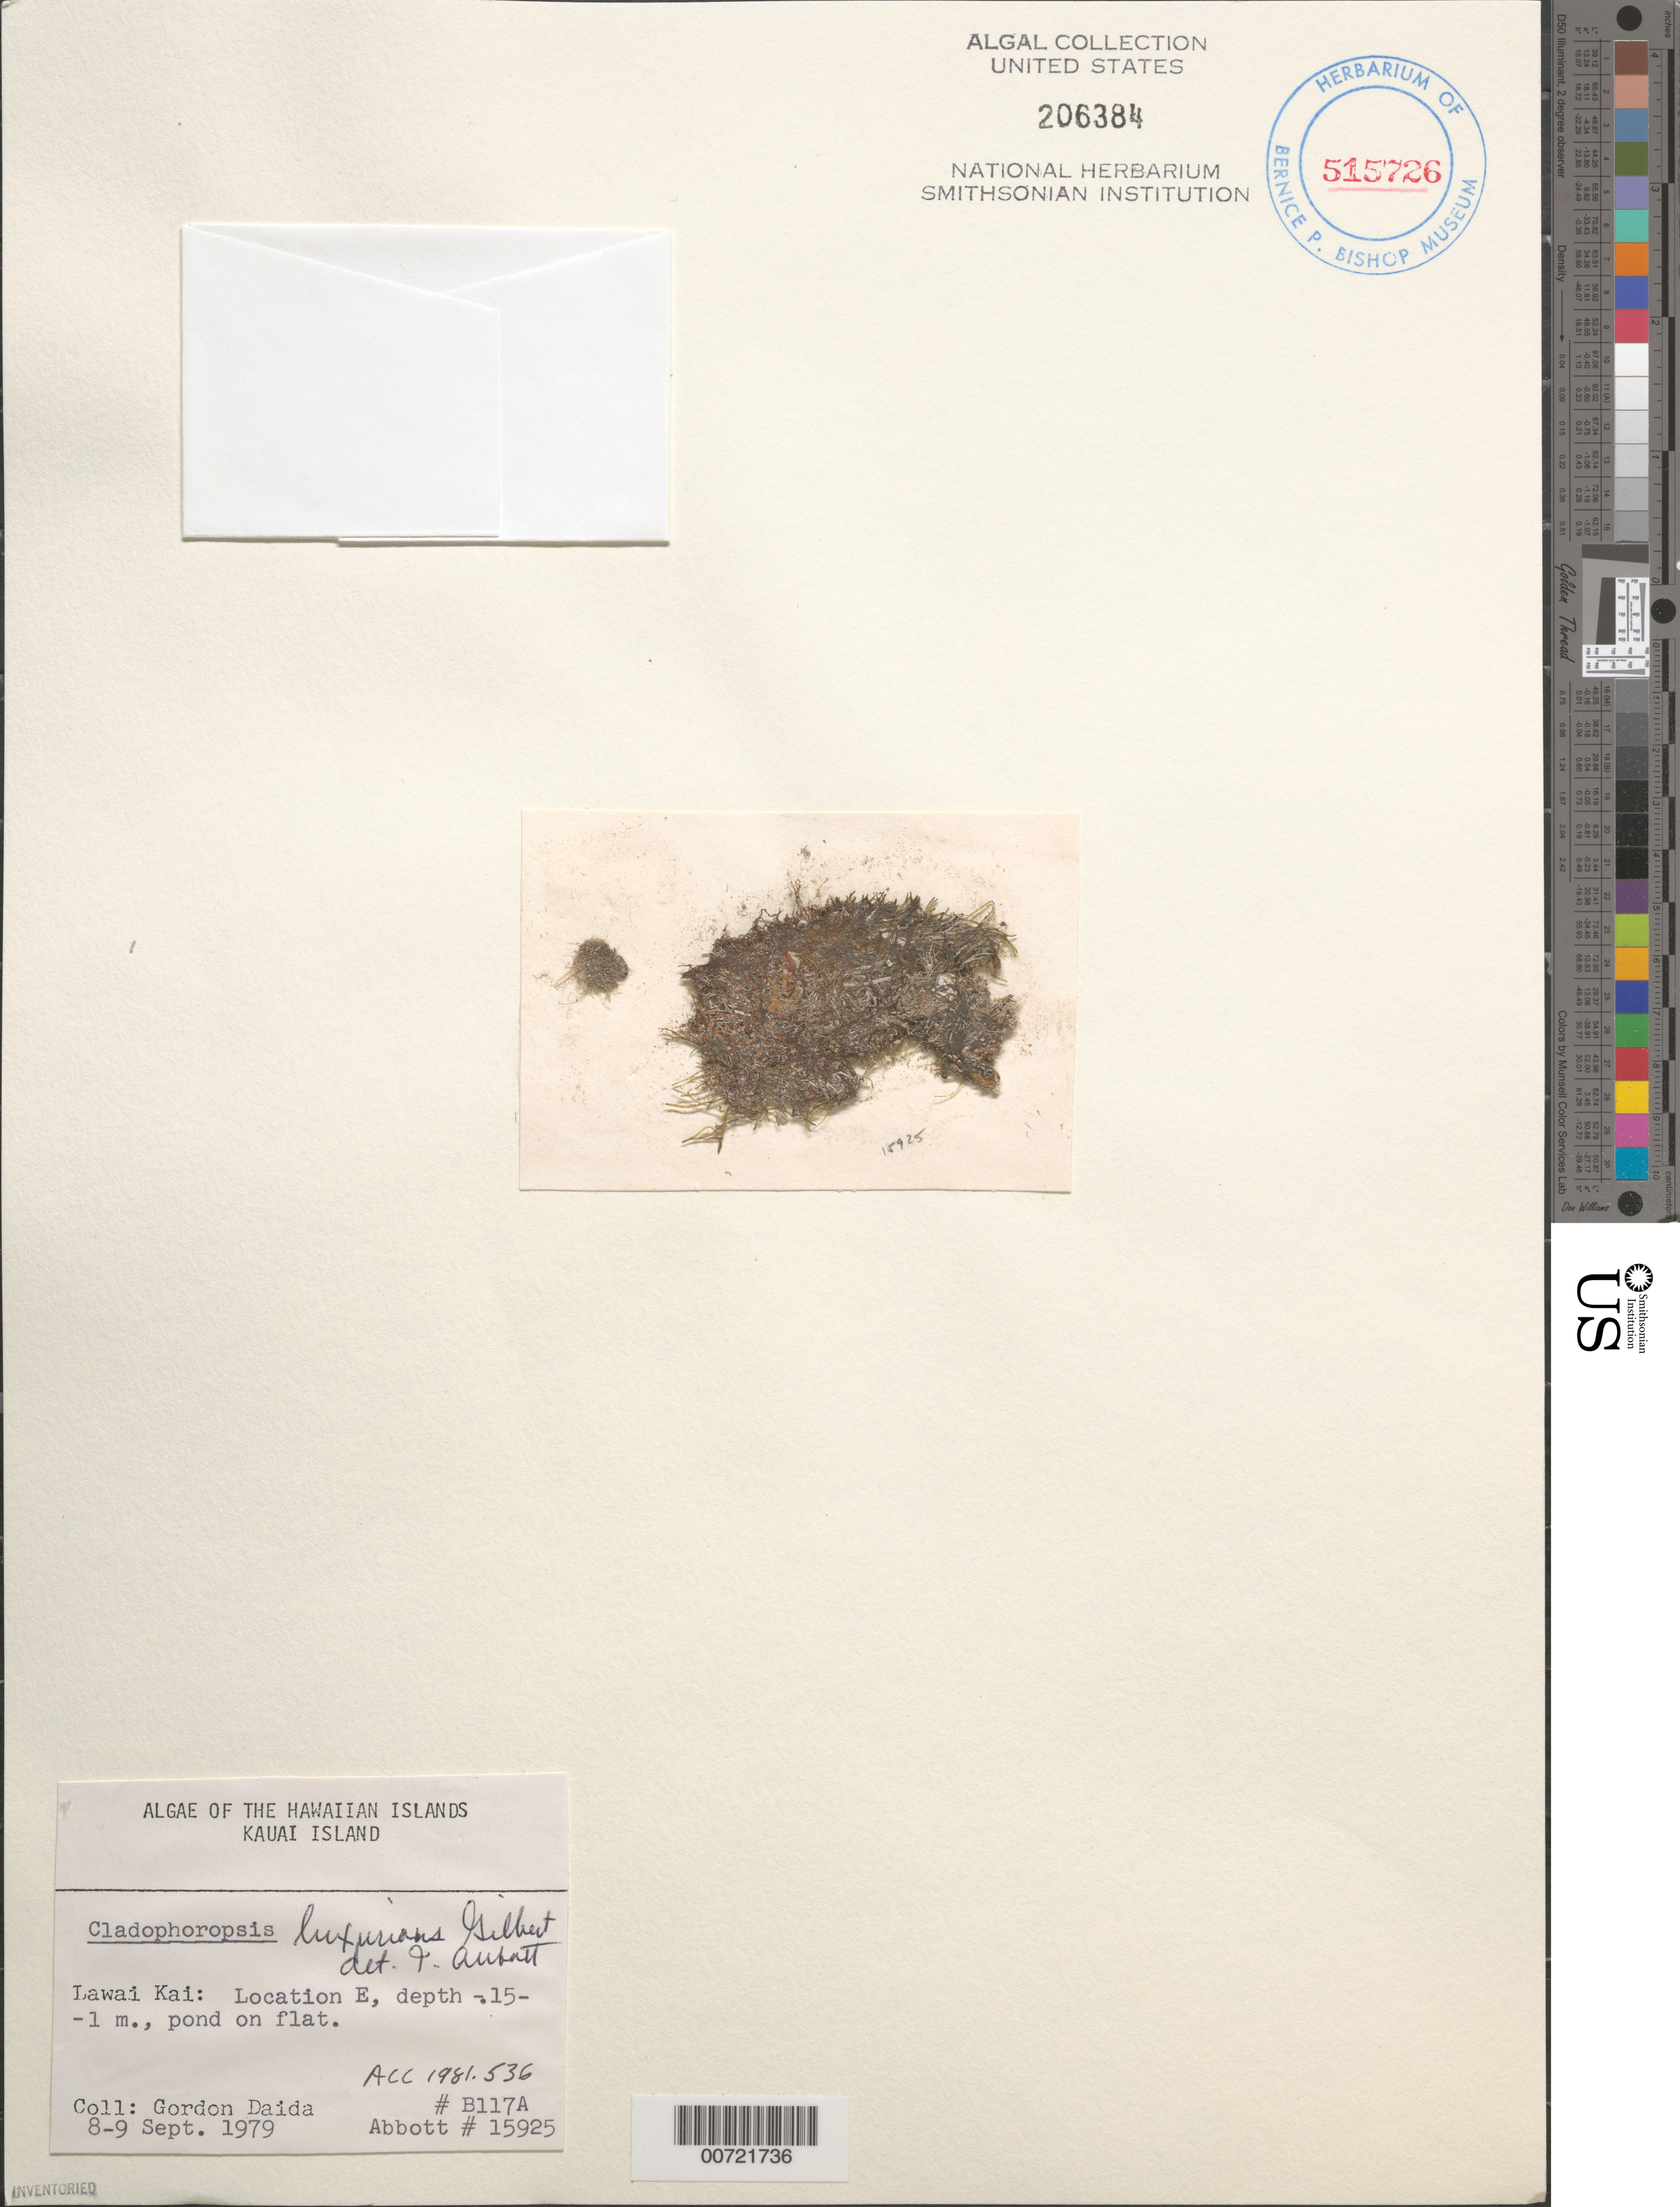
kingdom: Plantae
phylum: Chlorophyta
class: Ulvophyceae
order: Cladophorales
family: Cladophoraceae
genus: Cladophora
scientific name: Cladophora fuliginosa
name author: Kütz.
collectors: G. Daida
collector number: B117A & IAA 15925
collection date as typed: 08 Sep 1979 to 09 Sep 1979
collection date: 1979-09-08/1979-09-09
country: United States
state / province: Hawaii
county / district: Kaui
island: Kaua'i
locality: Lawai Kai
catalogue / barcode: US 206384